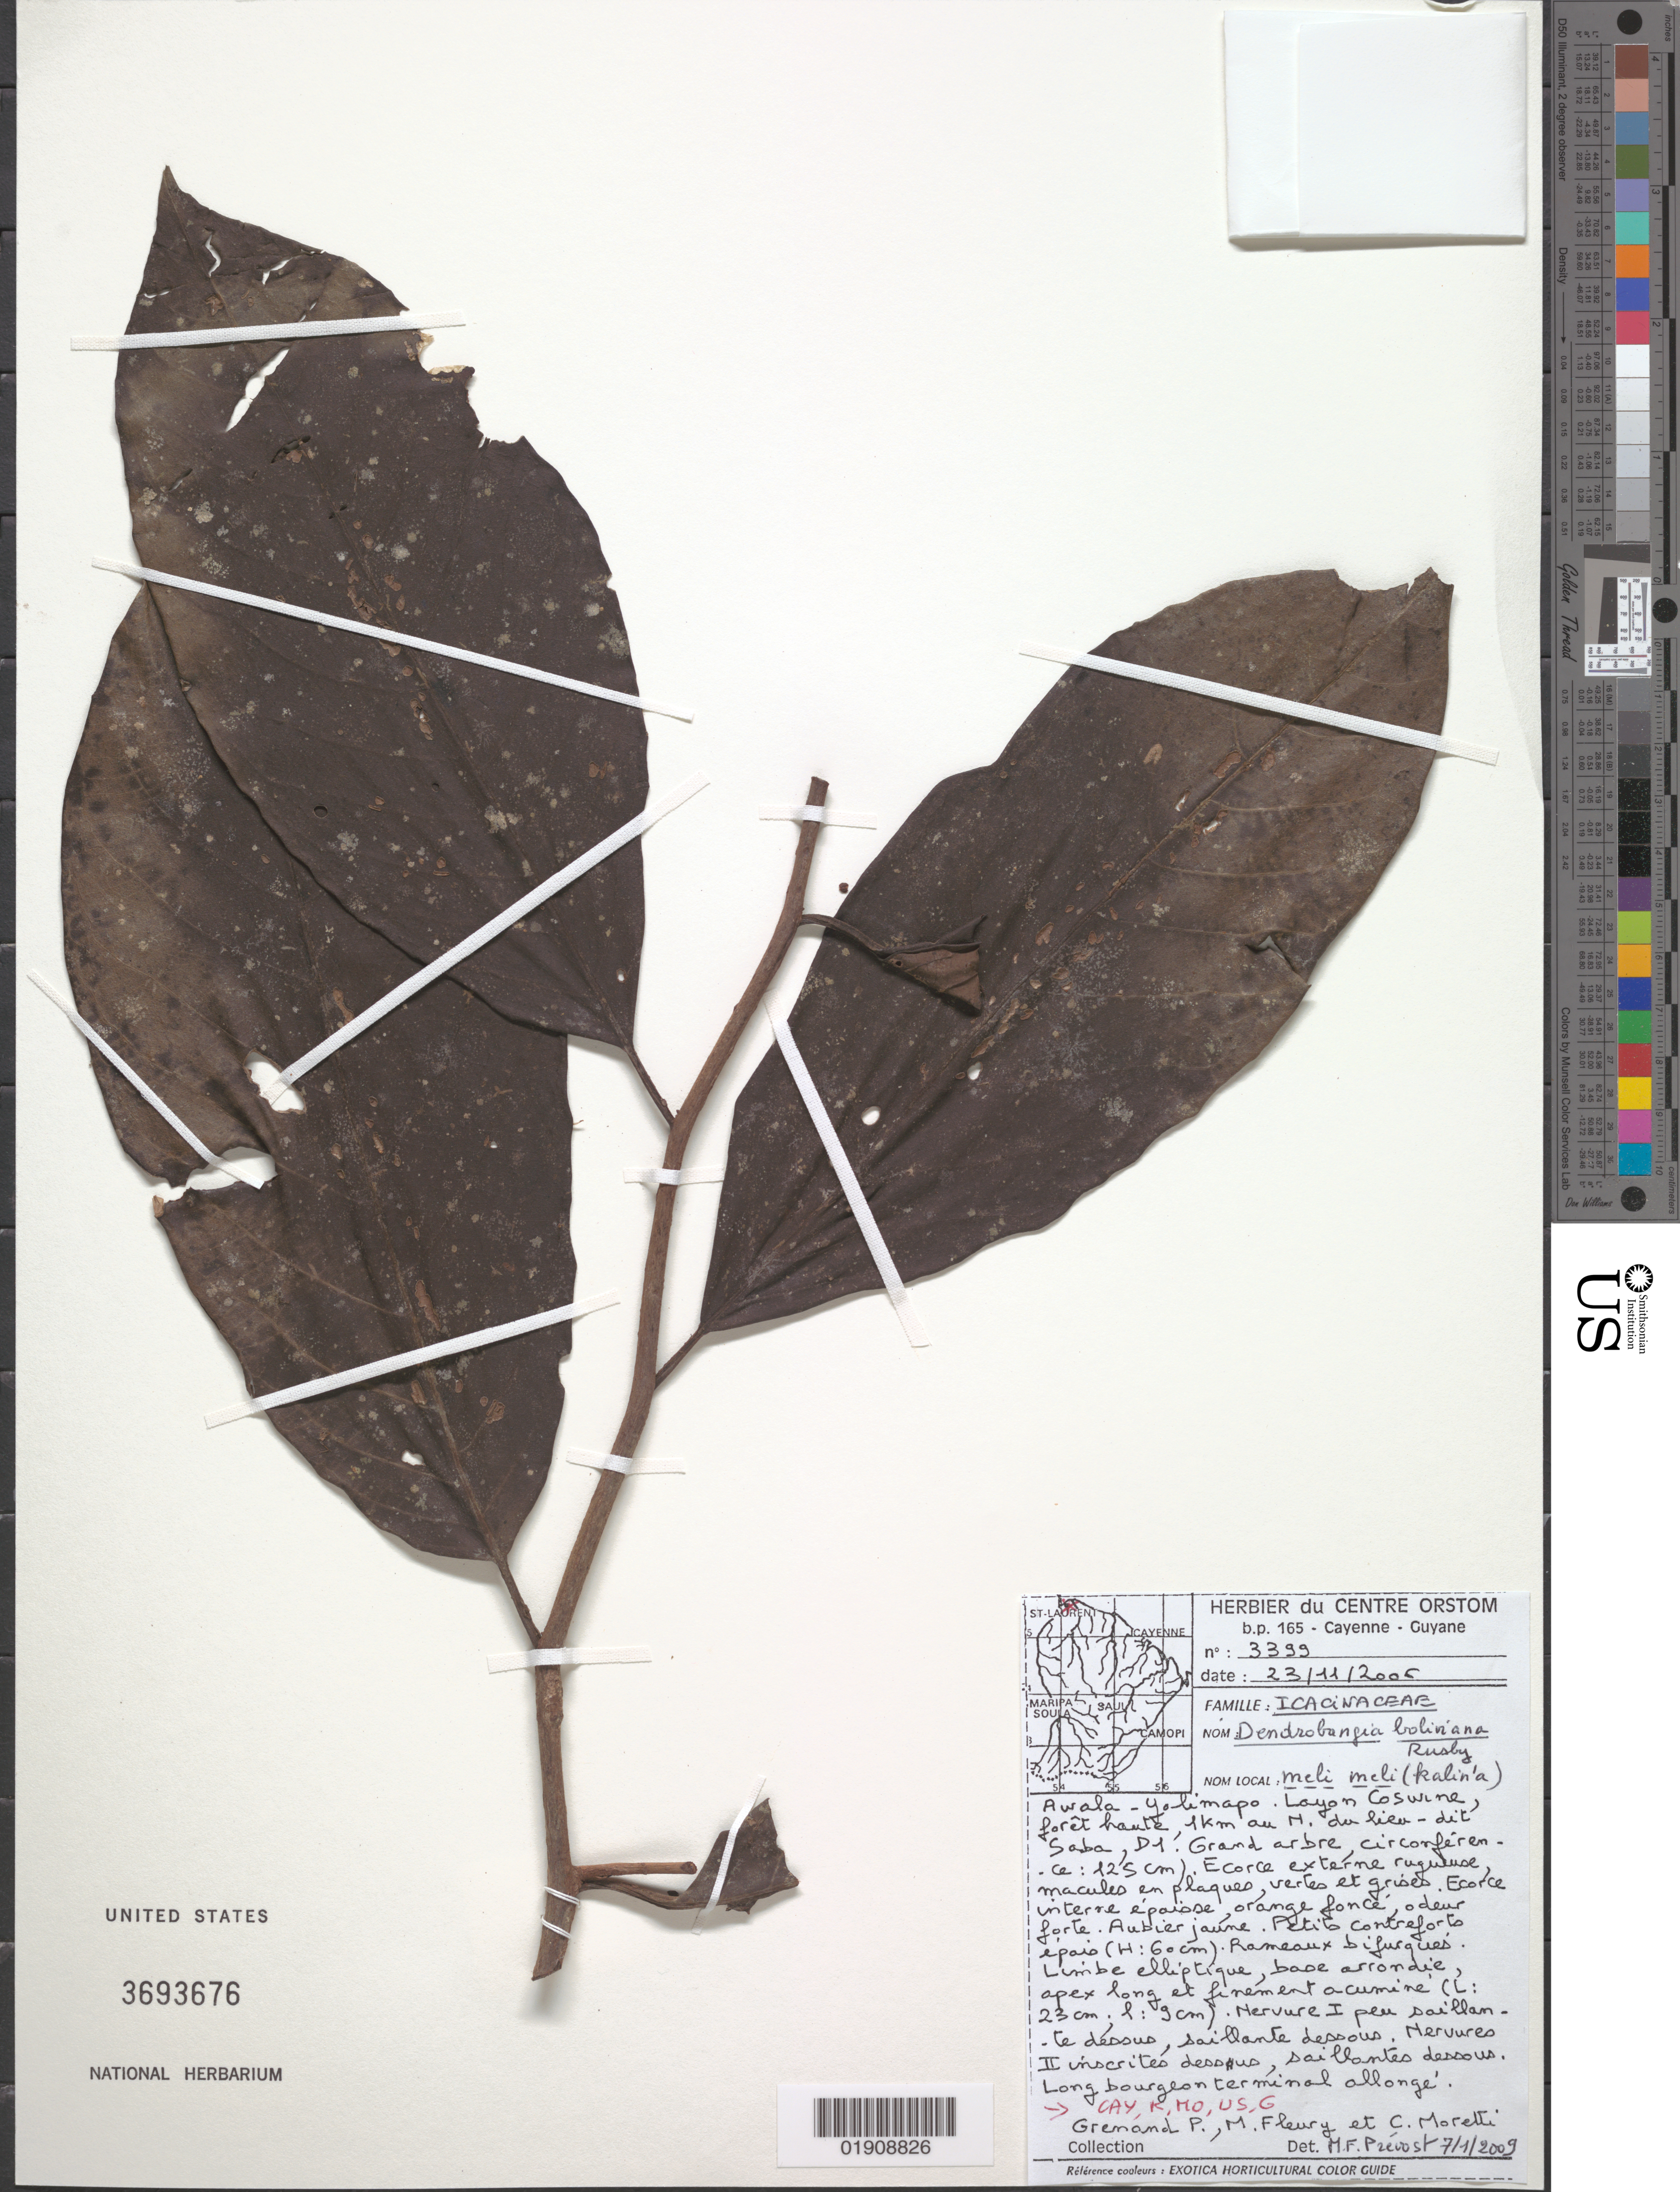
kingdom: Plantae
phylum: Tracheophyta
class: Magnoliopsida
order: Metteniusales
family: Metteniusaceae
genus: Dendrobangia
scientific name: Dendrobangia boliviana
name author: Rusby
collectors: P. Grenand, M. Fleury & C. Moretti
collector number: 3399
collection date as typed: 23 November 2006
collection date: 2006-11-23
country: French Guiana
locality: Awala-Yalimapo, Layon Coswine foret haute, 1 km au N liendit Saba, H7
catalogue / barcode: US 3693676